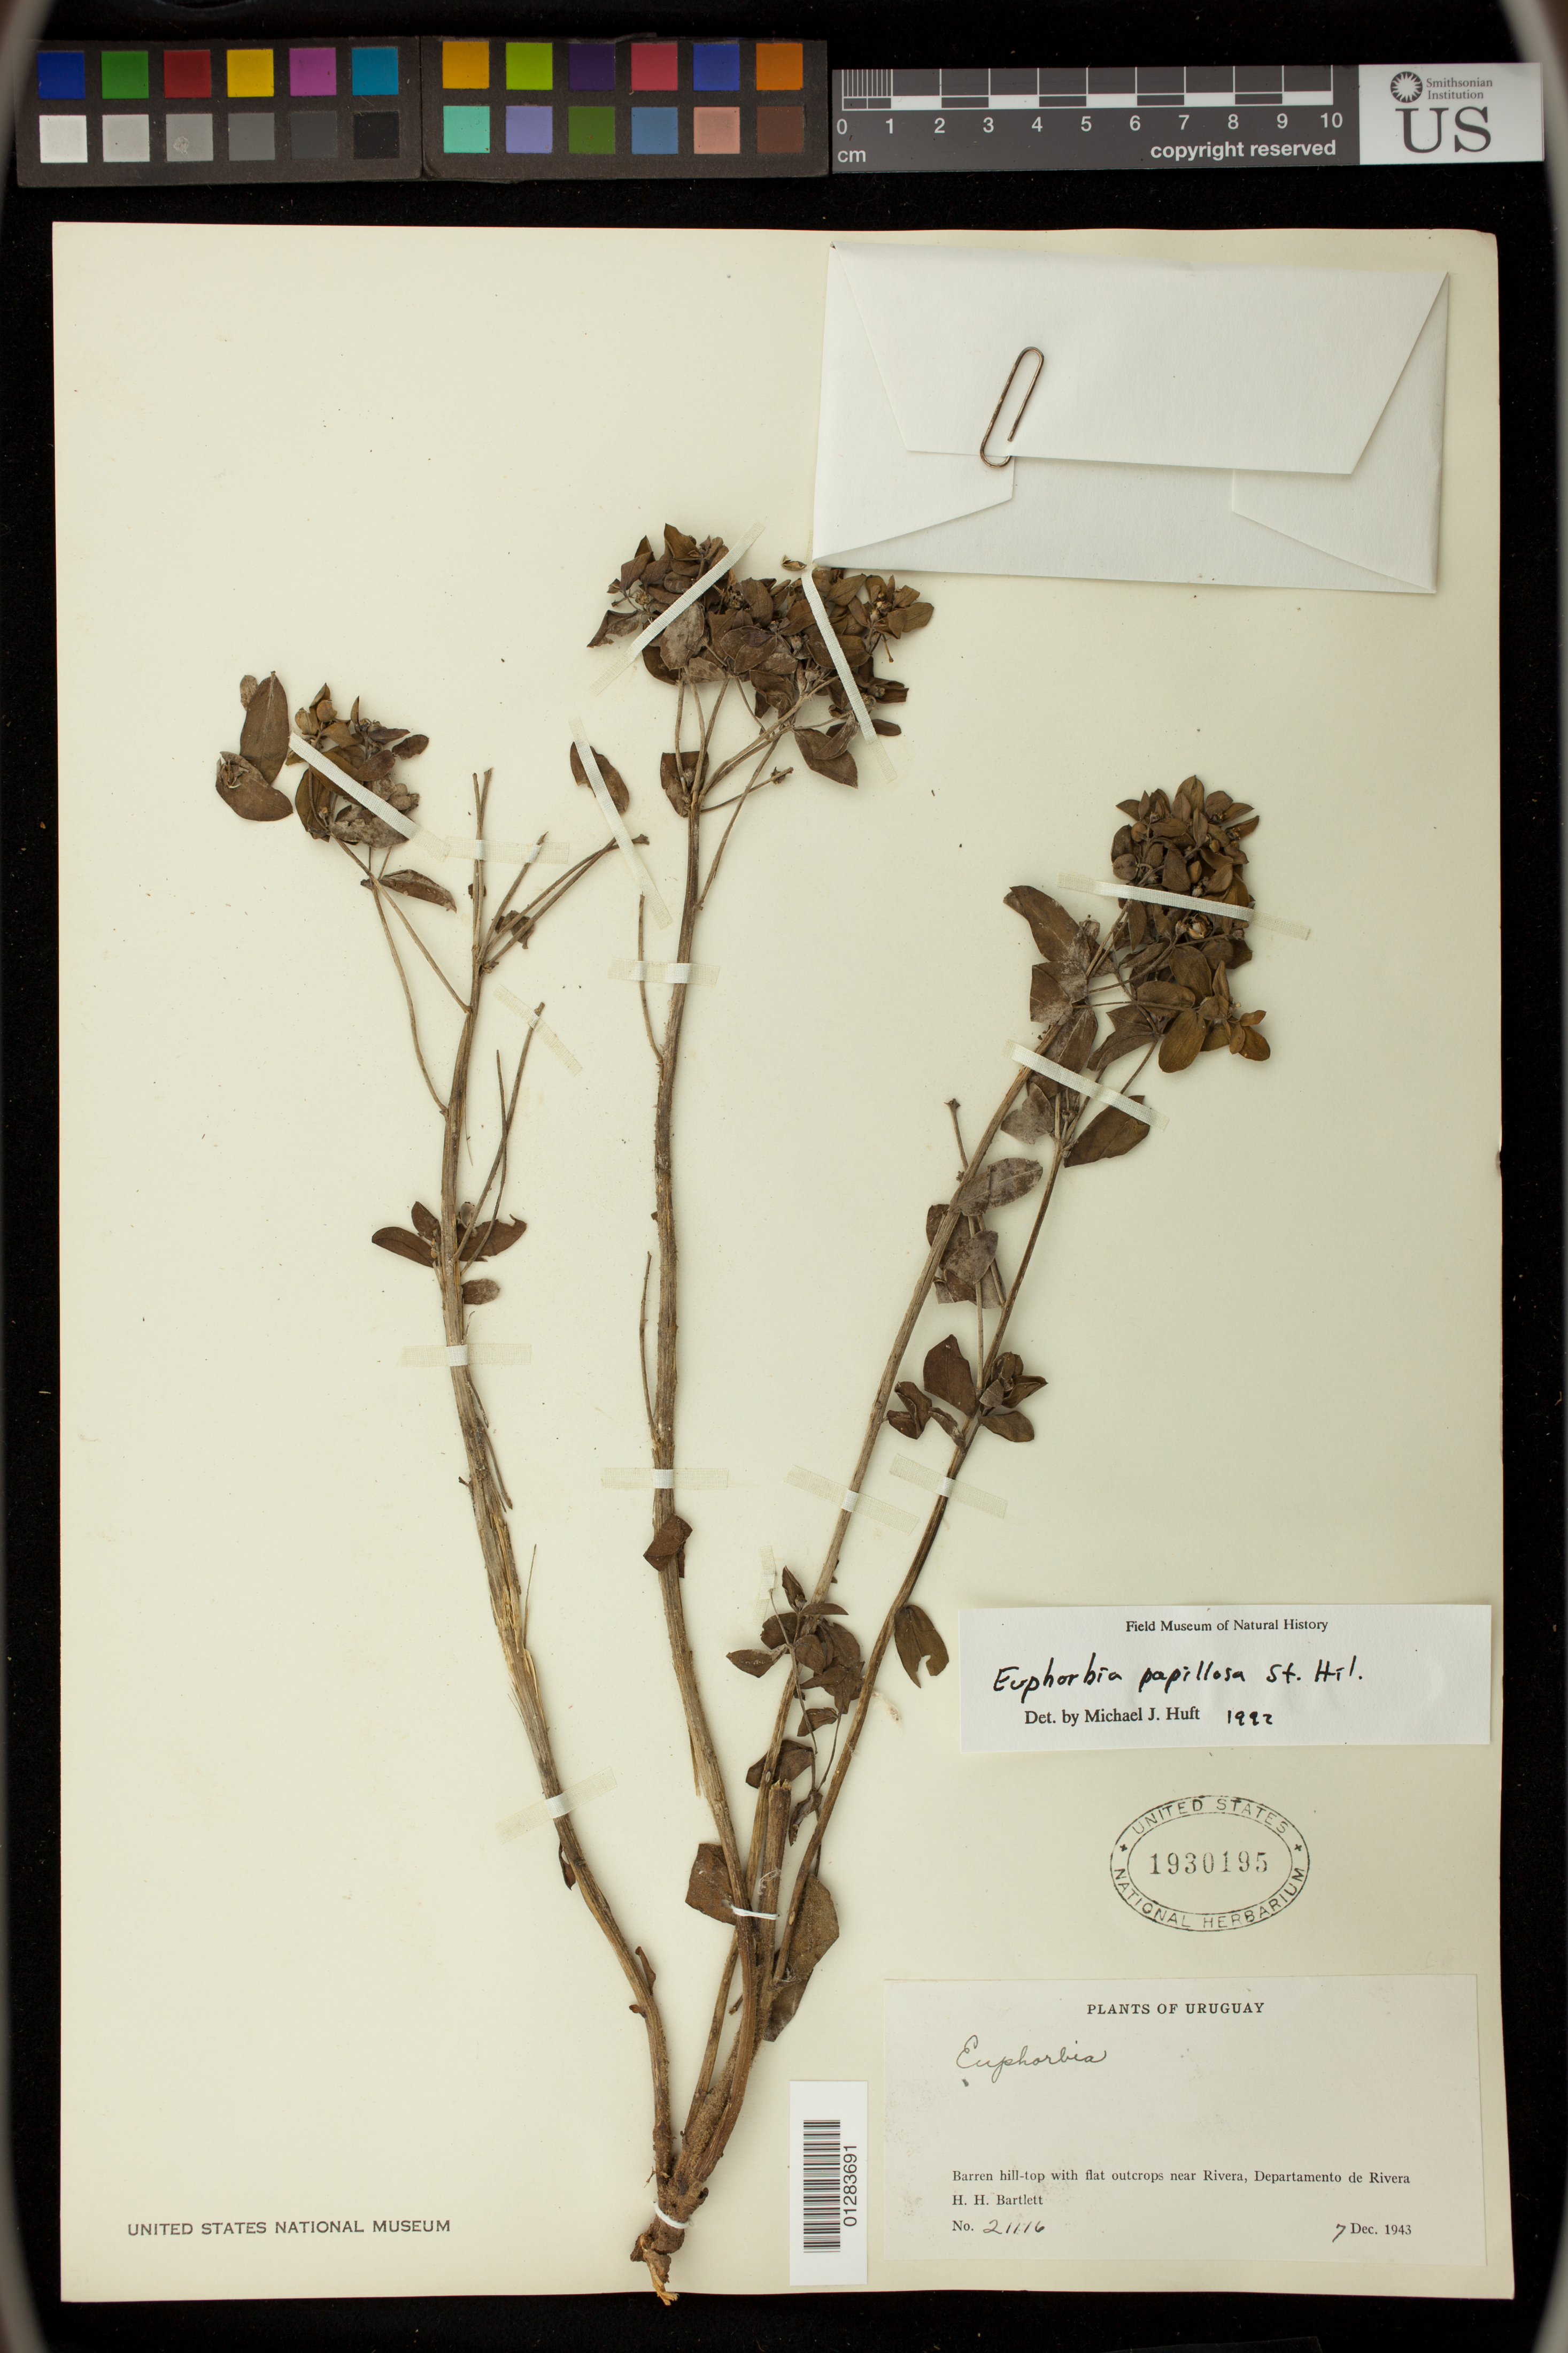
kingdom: Plantae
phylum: Tracheophyta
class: Magnoliopsida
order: Malpighiales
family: Euphorbiaceae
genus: Euphorbia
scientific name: Euphorbia papillosa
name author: A. St.-Hil.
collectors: H. H. Bartlett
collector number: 21116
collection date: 1943-12-07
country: Uruguay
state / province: Rivera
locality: Barren hill-top with flat outcrops near Rivera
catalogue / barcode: US 1930195